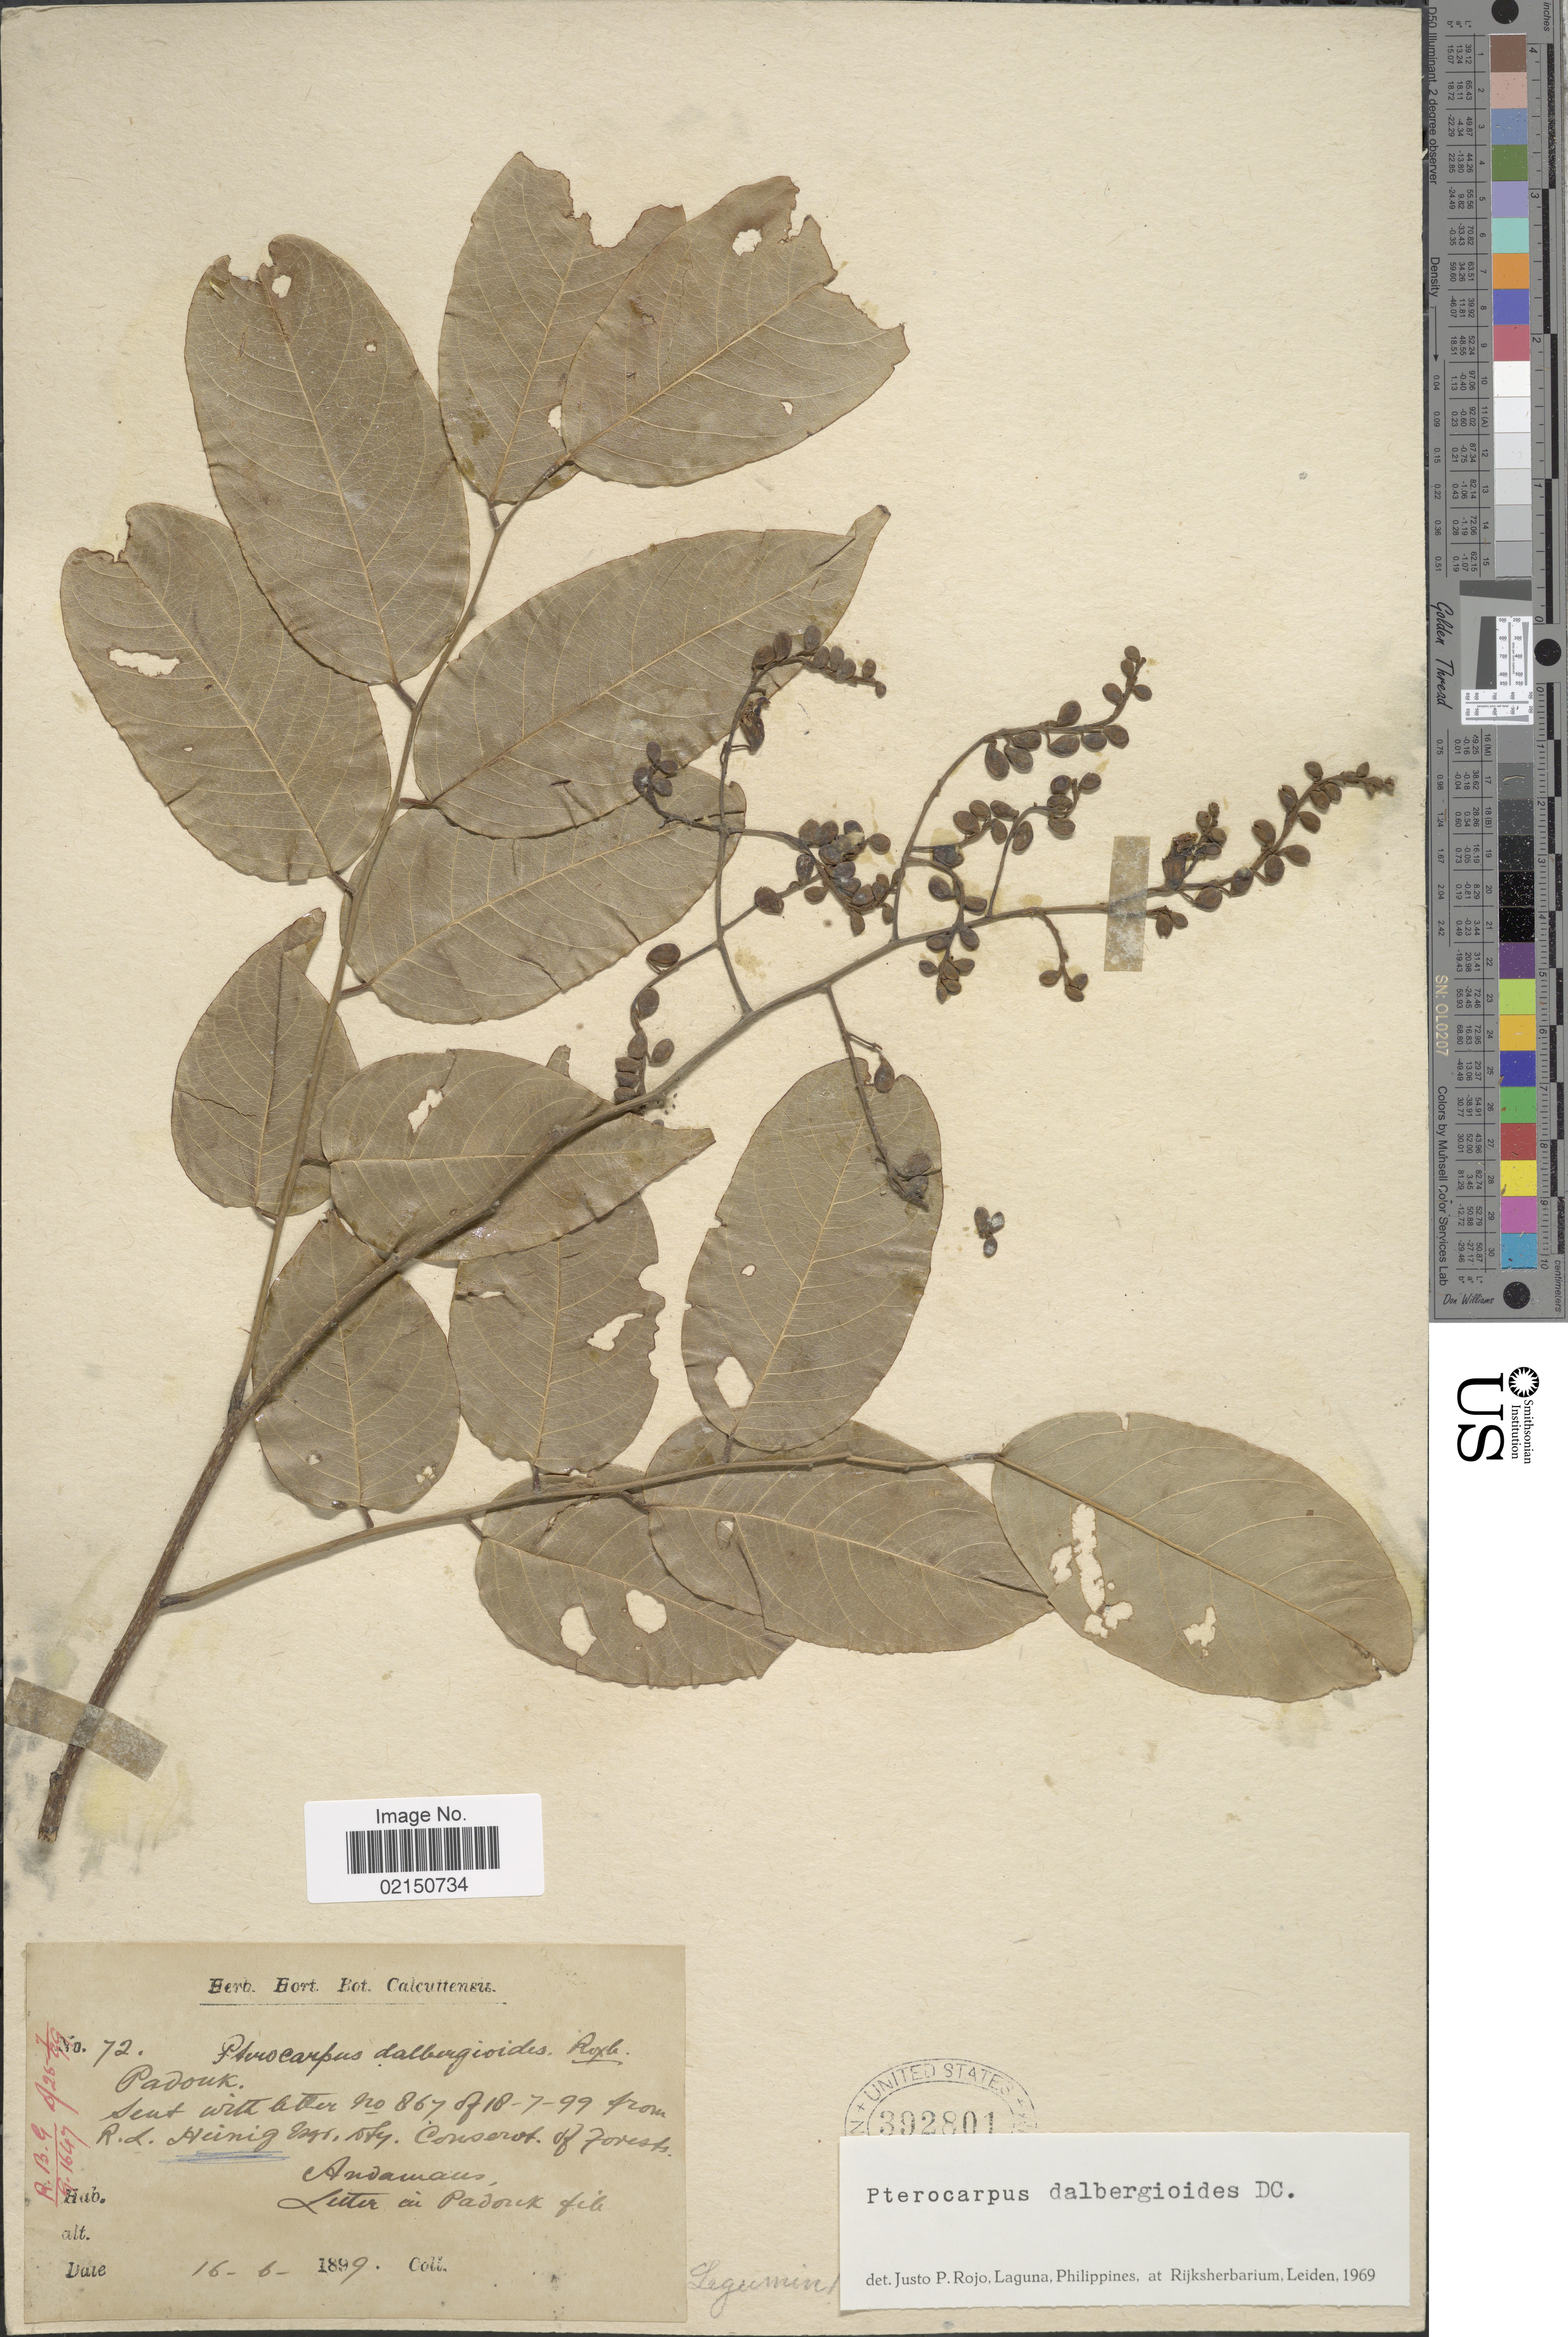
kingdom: Plantae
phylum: Tracheophyta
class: Magnoliopsida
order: Fabales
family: Fabaceae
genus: Pterocarpus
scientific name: Pterocarpus dalbergioides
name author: Roxb. ex DC.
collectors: ex Herb. Hort. Bot. Calcuttensis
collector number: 72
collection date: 1899-06-16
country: India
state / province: Andaman and Nicobar Islands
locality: Andamans, Suter in Padonk file [interpreted]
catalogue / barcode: US 392801